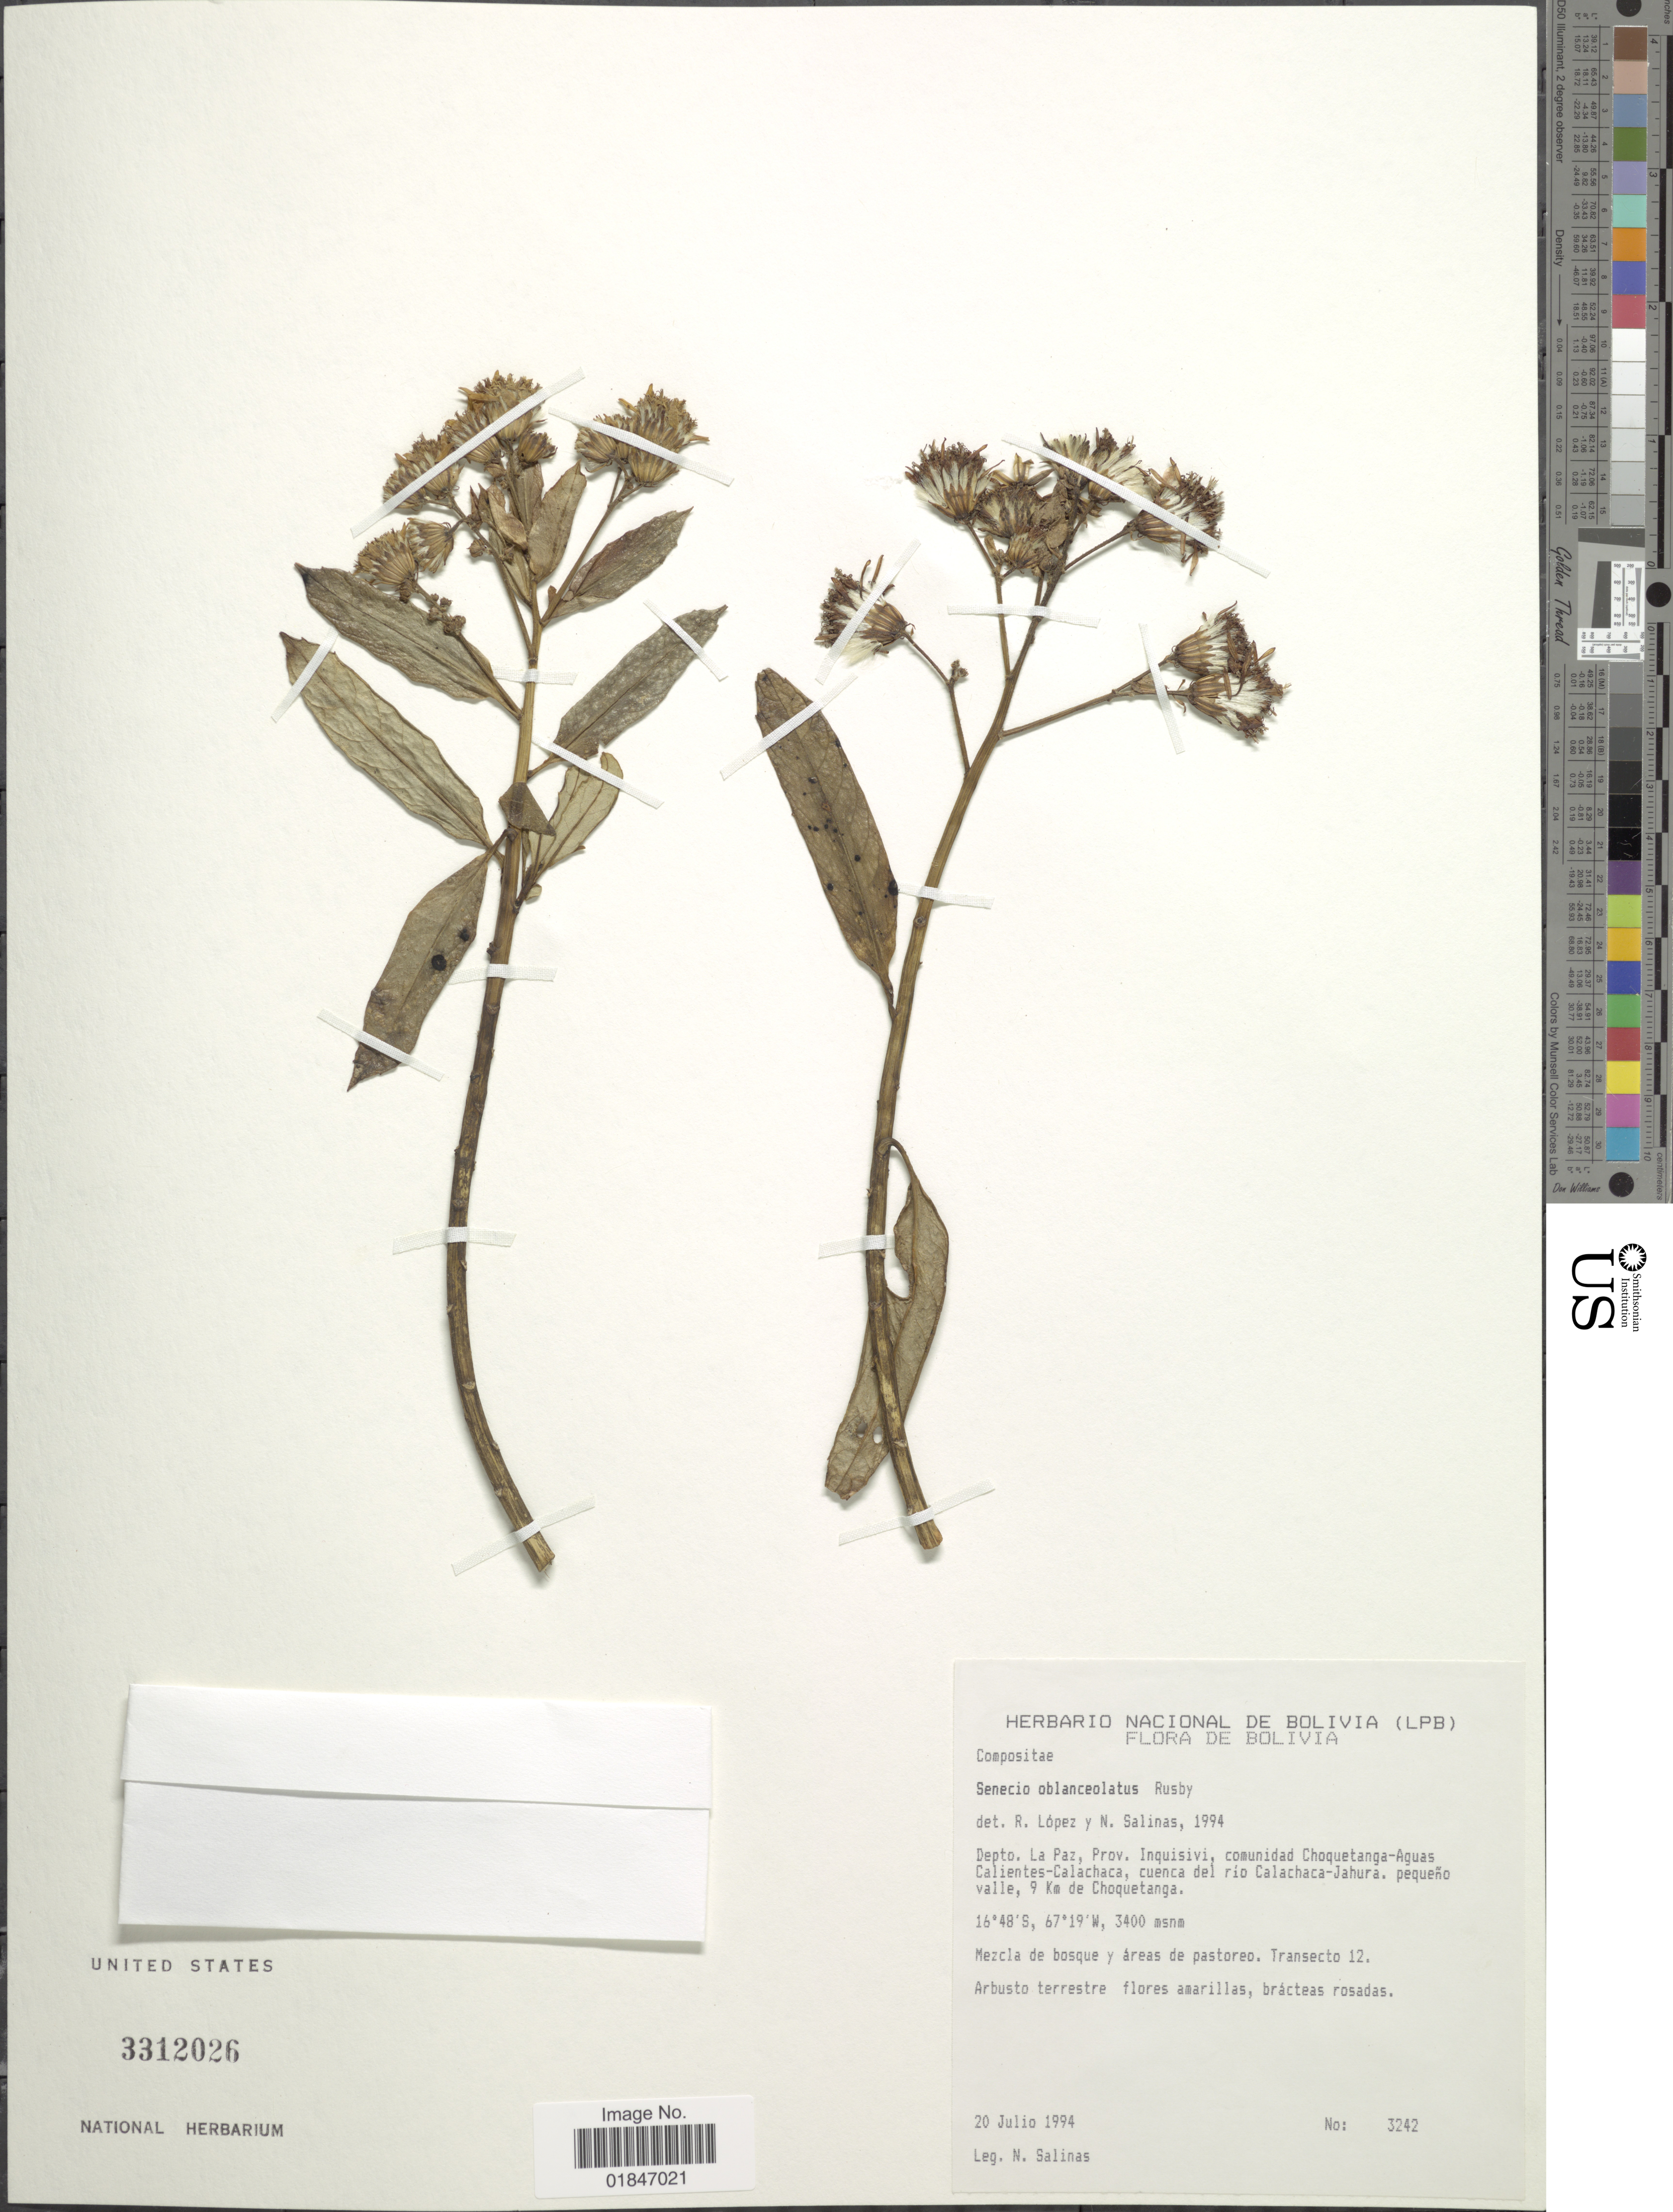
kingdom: Plantae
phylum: Tracheophyta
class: Magnoliopsida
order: Asterales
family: Asteraceae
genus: Dendrophorbium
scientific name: Dendrophorbium oblanceolatus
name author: (Rusby) C. Jeffrey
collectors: N. Salinas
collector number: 3242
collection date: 1994-07-20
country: Bolivia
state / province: La Paz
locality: Depto. La Paz, Prov. Inquisivi, comunidad Chqouetanga-Aguas. Calientes-Calachaca, cuenca del rio Calachaca-Jahura. pequeno valle, 9 km de Choquetanga.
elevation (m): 3400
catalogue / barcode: US 3312026